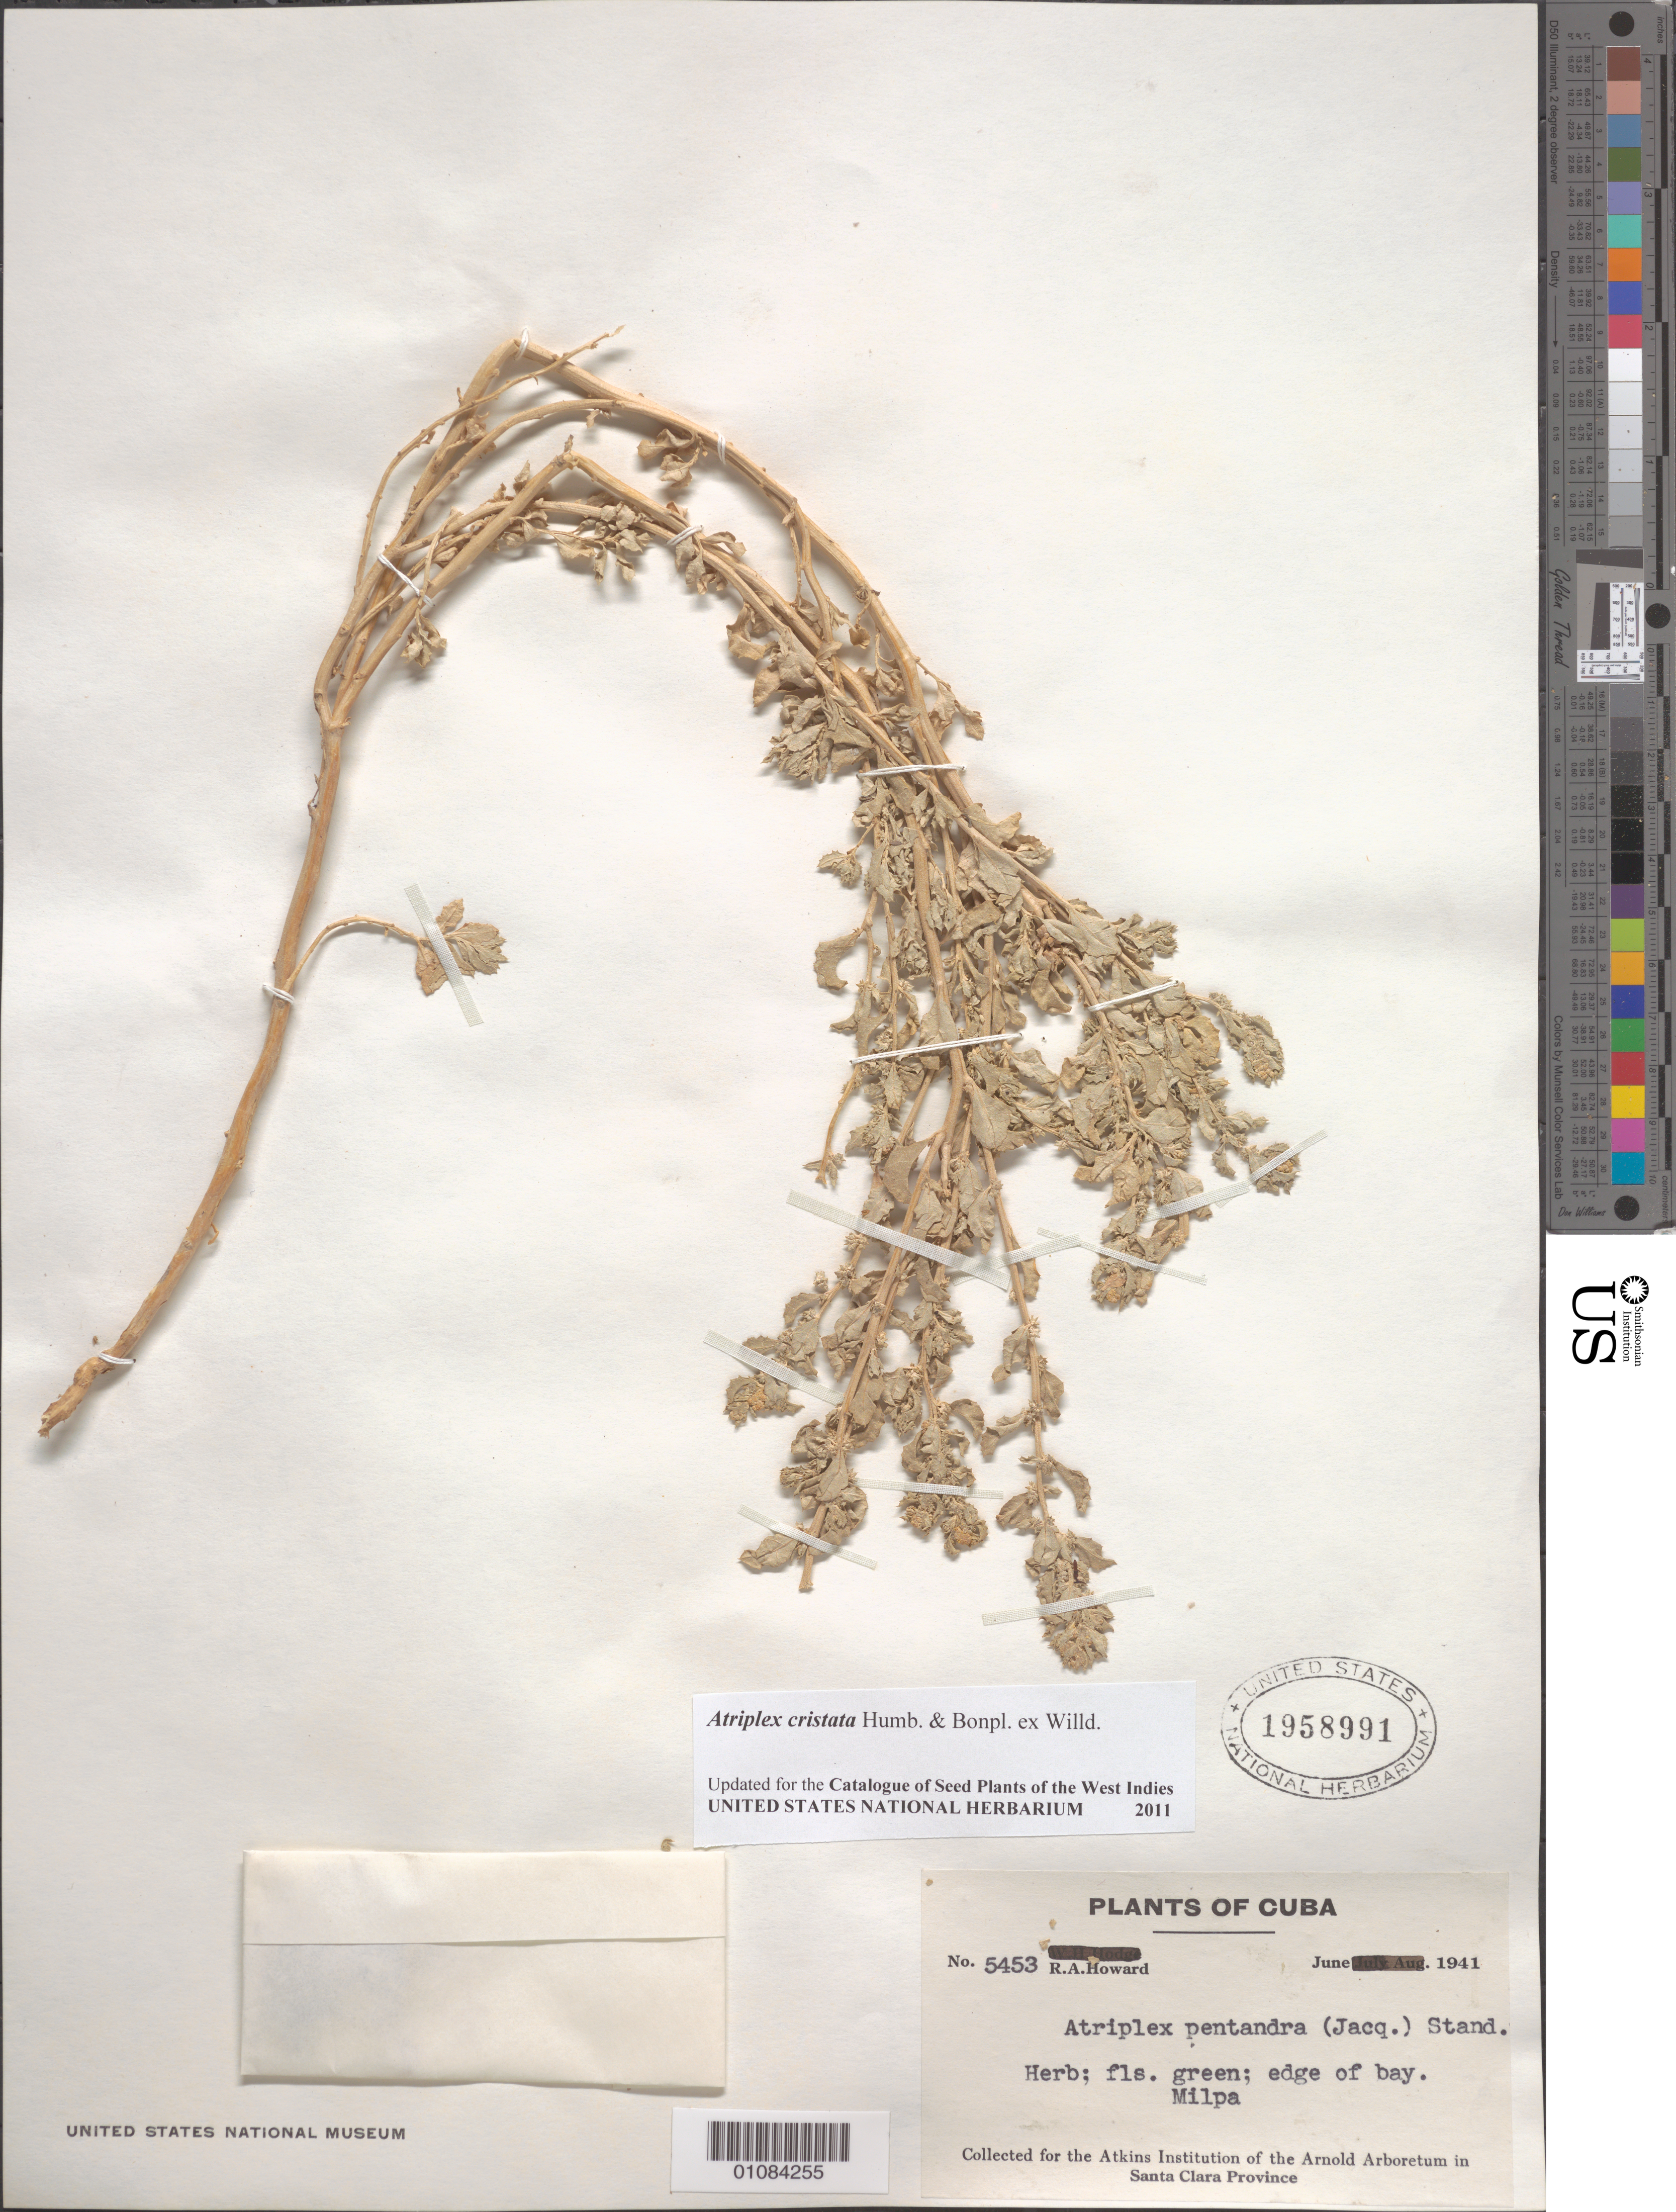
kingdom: Plantae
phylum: Tracheophyta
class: Magnoliopsida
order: Caryophyllales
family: Amaranthaceae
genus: Atriplex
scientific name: Atriplex cristata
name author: Humb. & Bonpl. ex Willd.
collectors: R. A. Howard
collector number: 5453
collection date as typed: Jun 1941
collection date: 1941-06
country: Cuba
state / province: Villa Clara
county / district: Santa Clara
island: Cuba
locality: Milpa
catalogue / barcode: US 1958991